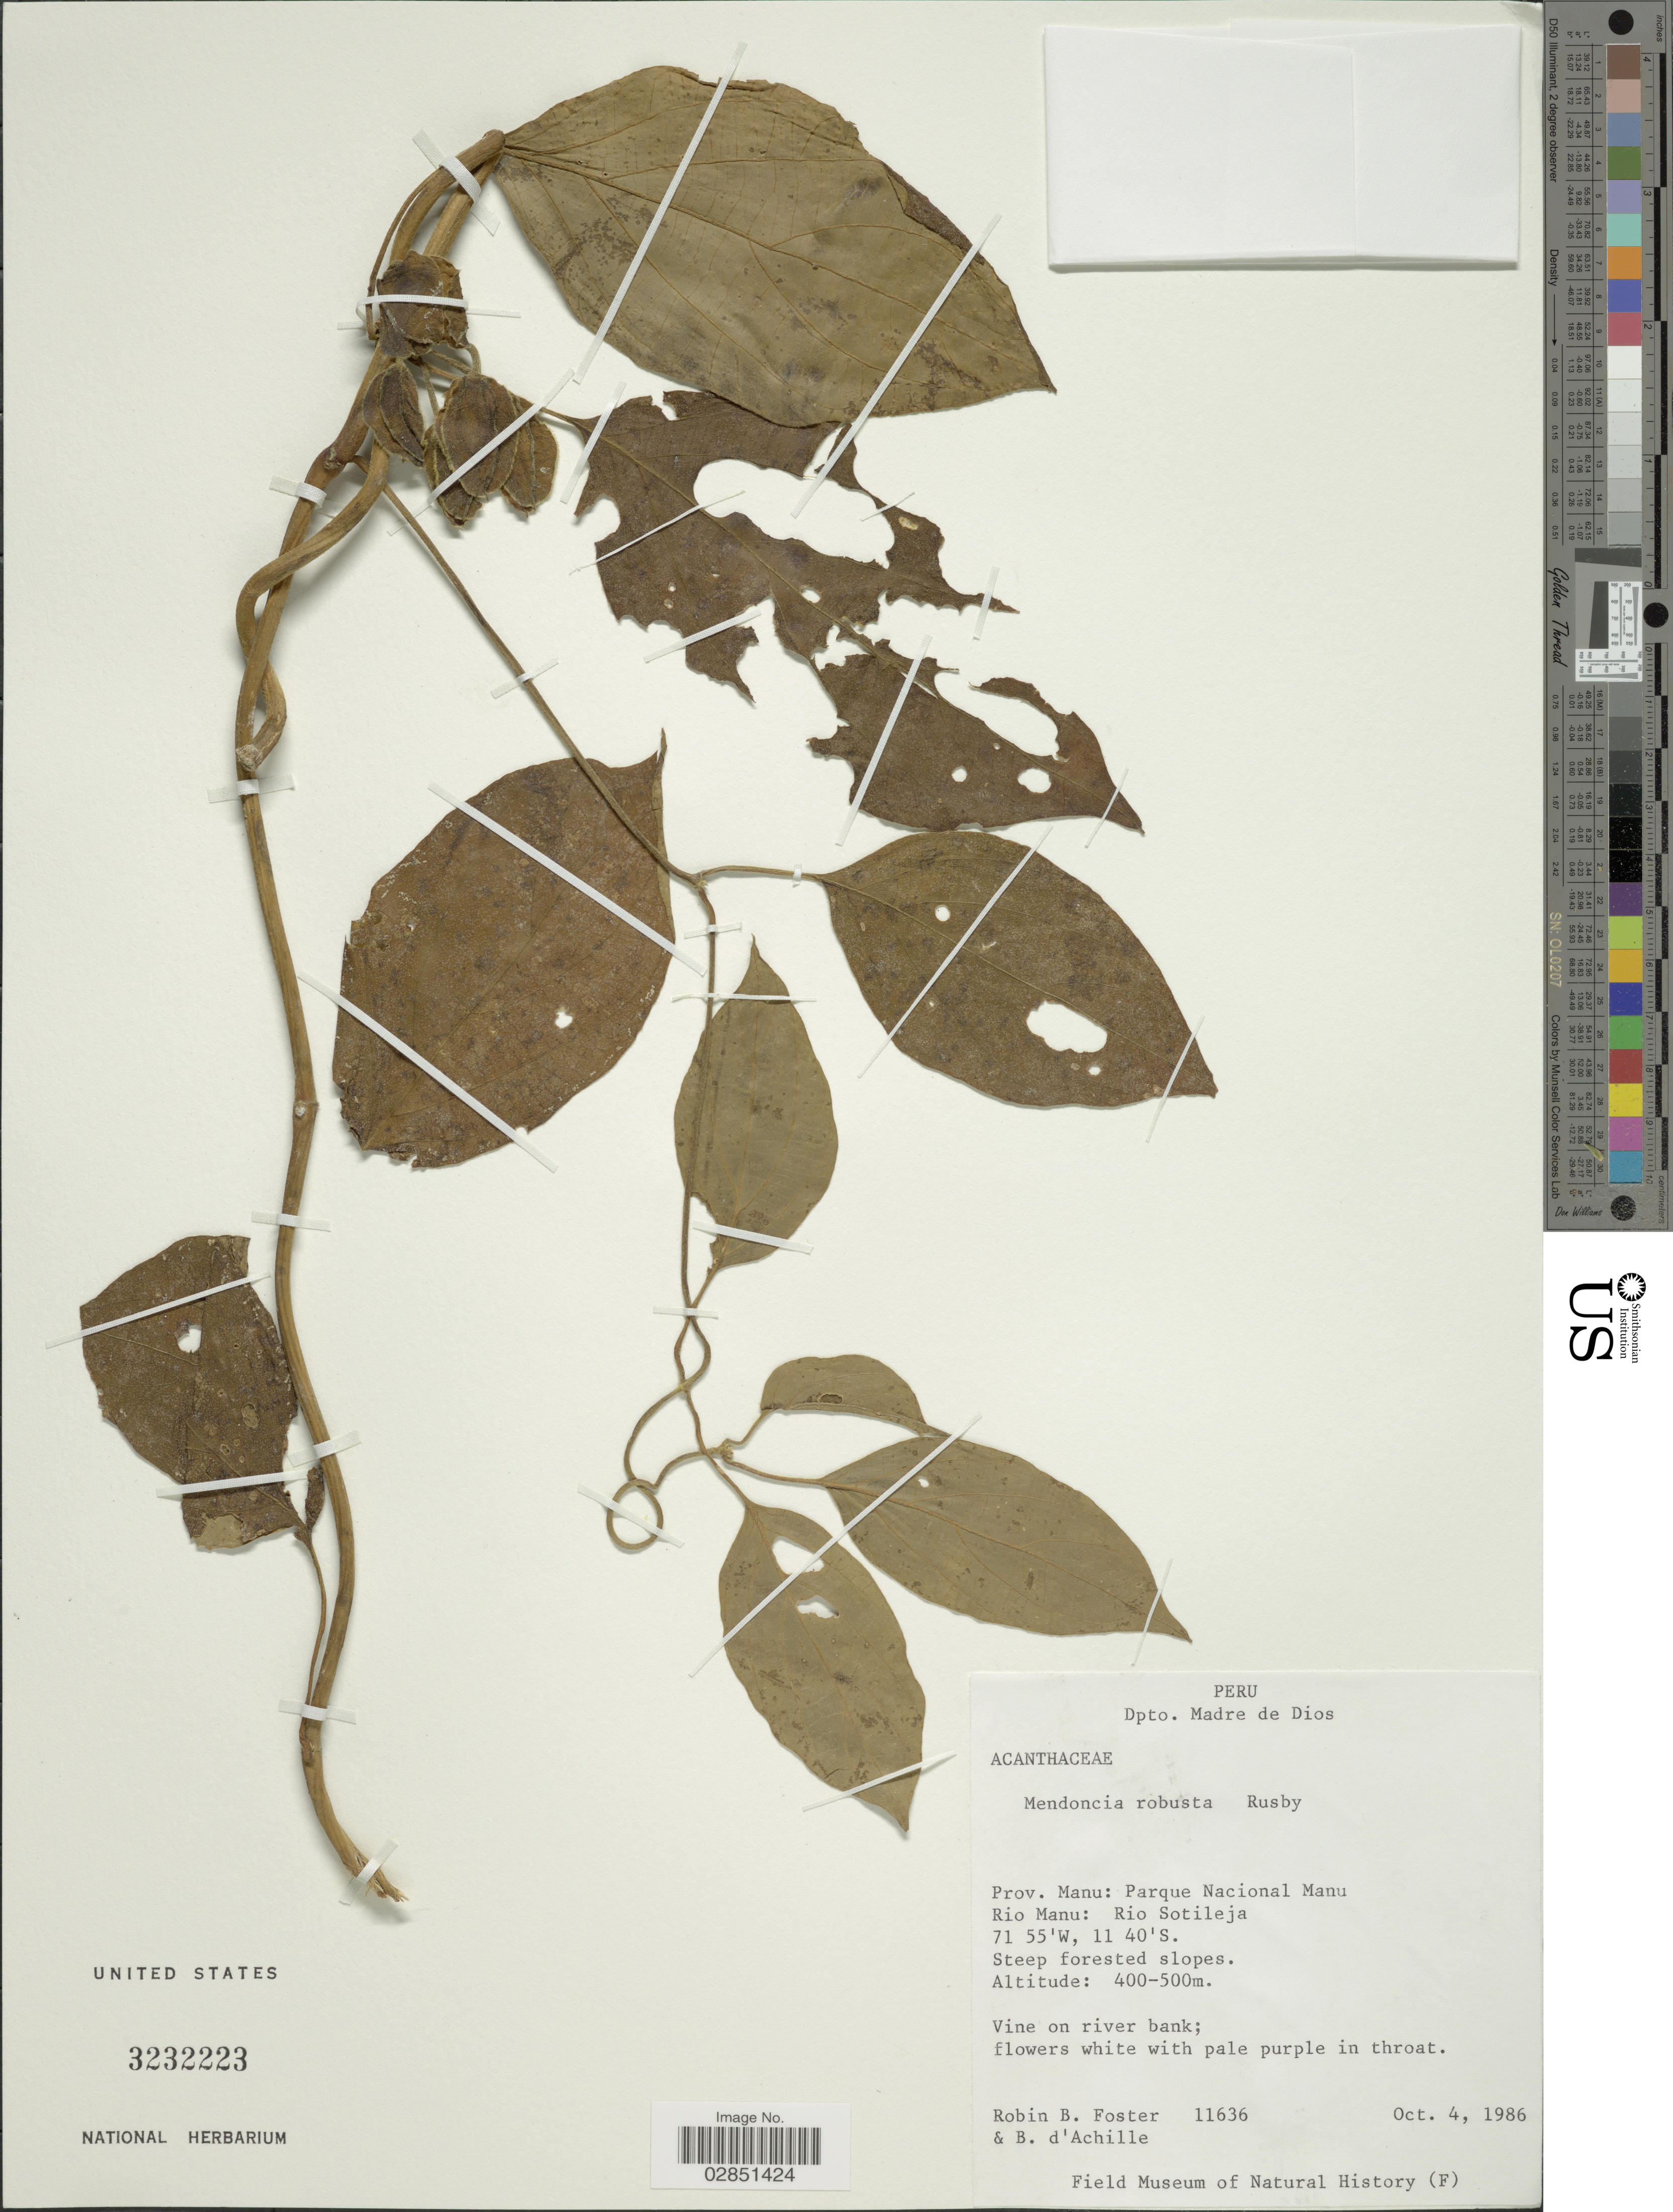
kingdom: Plantae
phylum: Tracheophyta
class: Magnoliopsida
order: Lamiales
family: Acanthaceae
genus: Mendoncia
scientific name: Mendoncia robusta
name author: Rusby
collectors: R. B. Foster & B. d'Achille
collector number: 11636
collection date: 1986-10-04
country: Peru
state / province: Madre de Dios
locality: Dpto. Madre de Dios. Prov. Manu: Parque Nacional Manu. Rio Manu: Rio Sotileja.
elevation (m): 400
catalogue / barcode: US 3232223